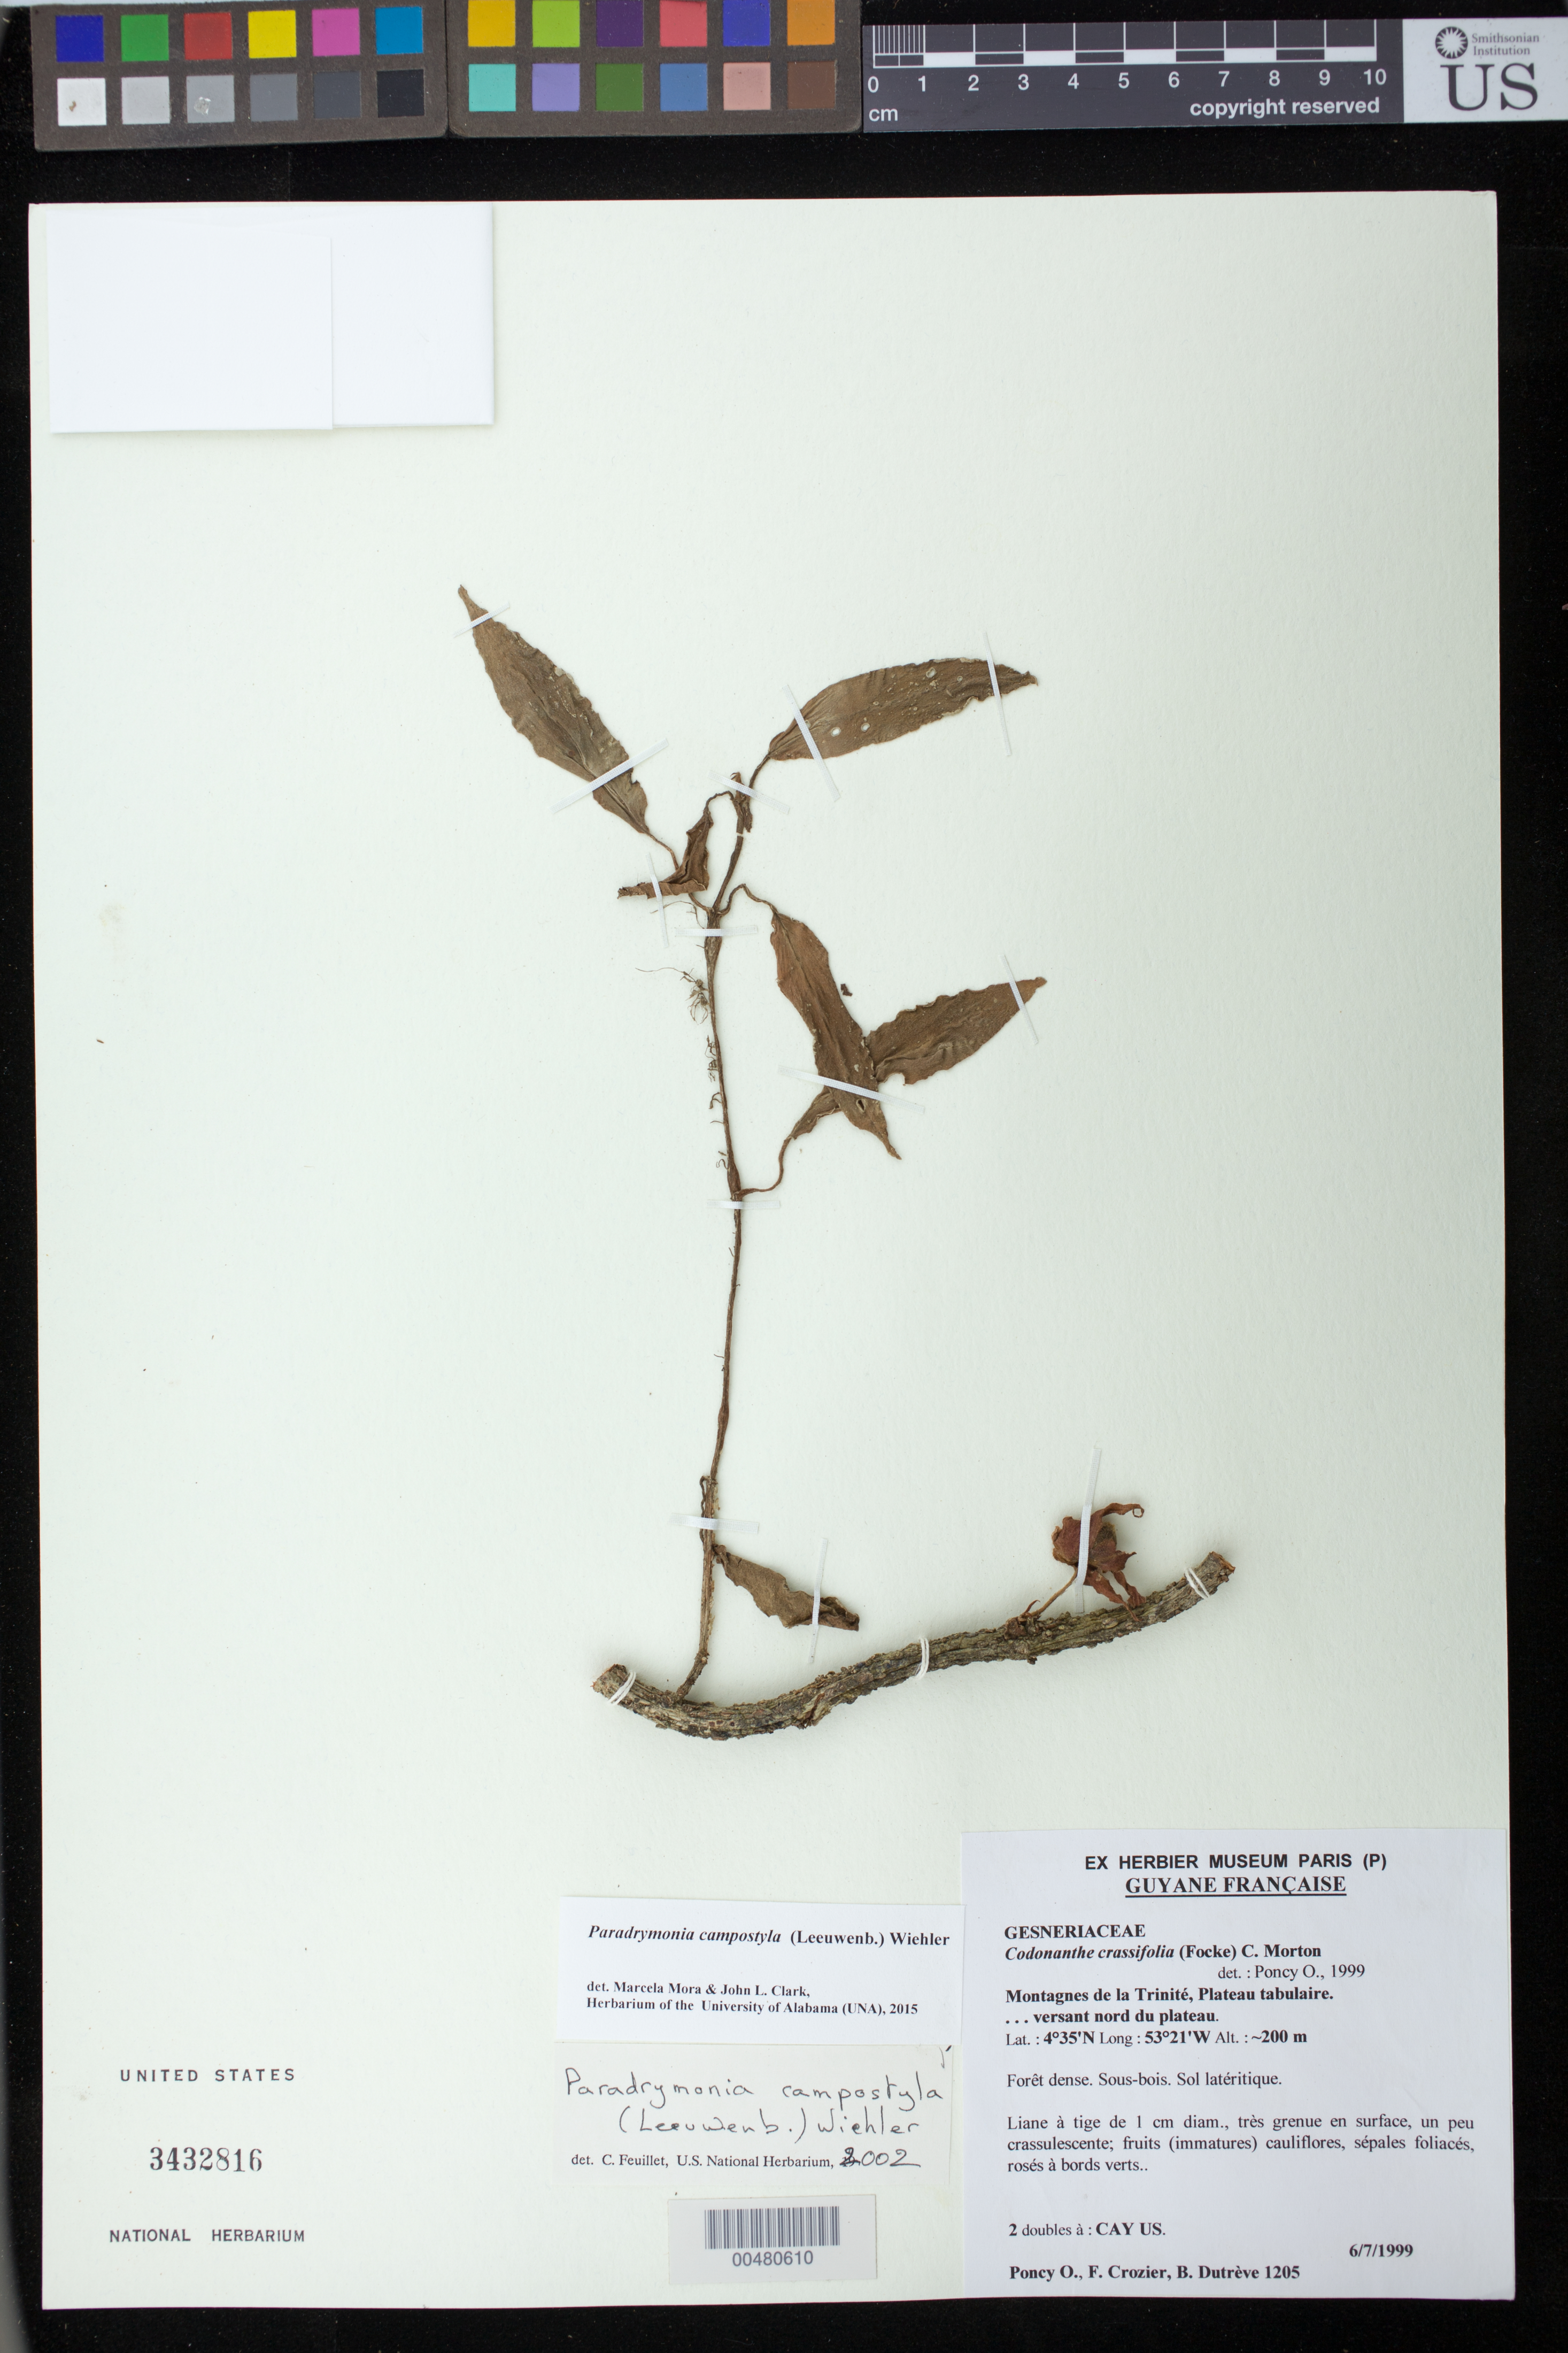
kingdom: Plantae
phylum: Tracheophyta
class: Magnoliopsida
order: Lamiales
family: Gesneriaceae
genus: Paradrymonia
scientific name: Paradrymonia campostyla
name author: (Leeuwenb.) Wiehler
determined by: Feuillet, C.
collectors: O. Poncy, F. Crozier & B. Dutrêve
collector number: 1205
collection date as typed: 06 Jul 1999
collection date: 1999-07-06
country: French Guiana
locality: Montagnes de la Trinité, Plateau tabulaire, versant nord du plateau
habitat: Forêt dense; sous-bois; sol latéritique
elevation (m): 200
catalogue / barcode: US 3432816